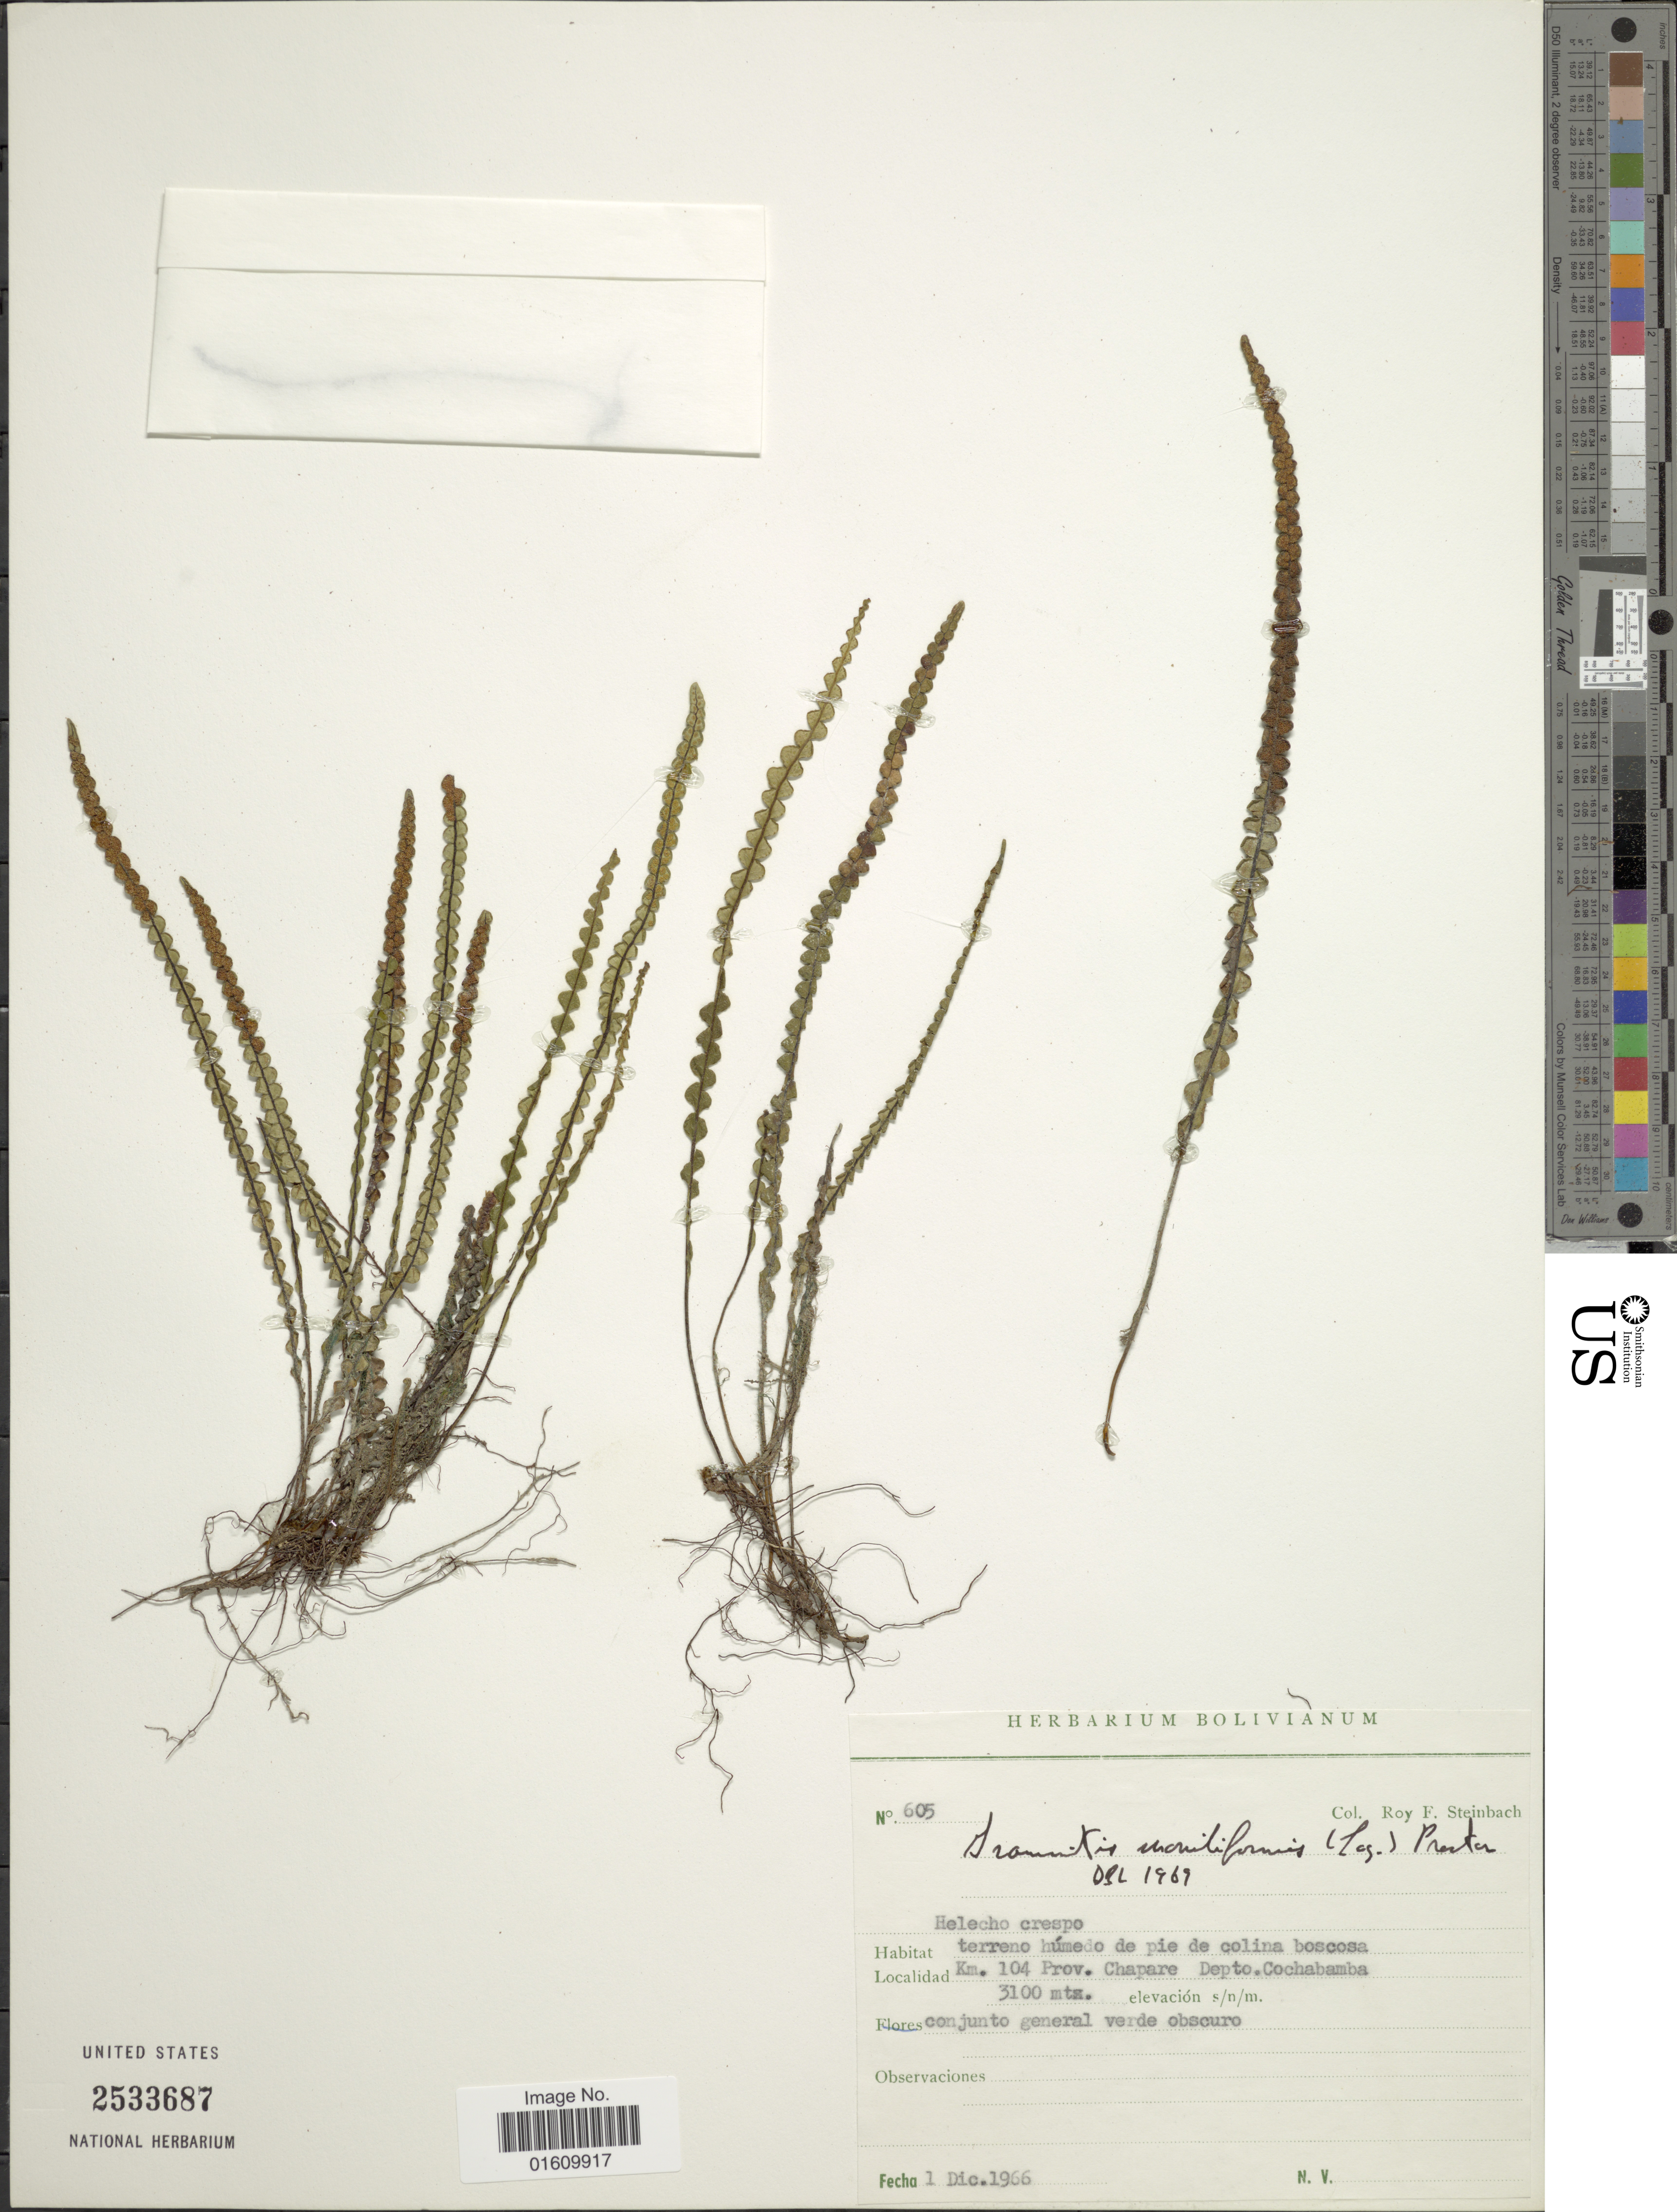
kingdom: Plantae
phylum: Tracheophyta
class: Polypodiopsida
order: Polypodiales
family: Polypodiaceae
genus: Melpomene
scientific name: Melpomene flagellata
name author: Lehnert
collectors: R. F. Steinbach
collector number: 605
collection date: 1966-12-01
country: Bolivia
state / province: Cochabamba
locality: Km 104 Prov. Chapre Depto. Cochabamba.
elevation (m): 3100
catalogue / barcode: US 2533687